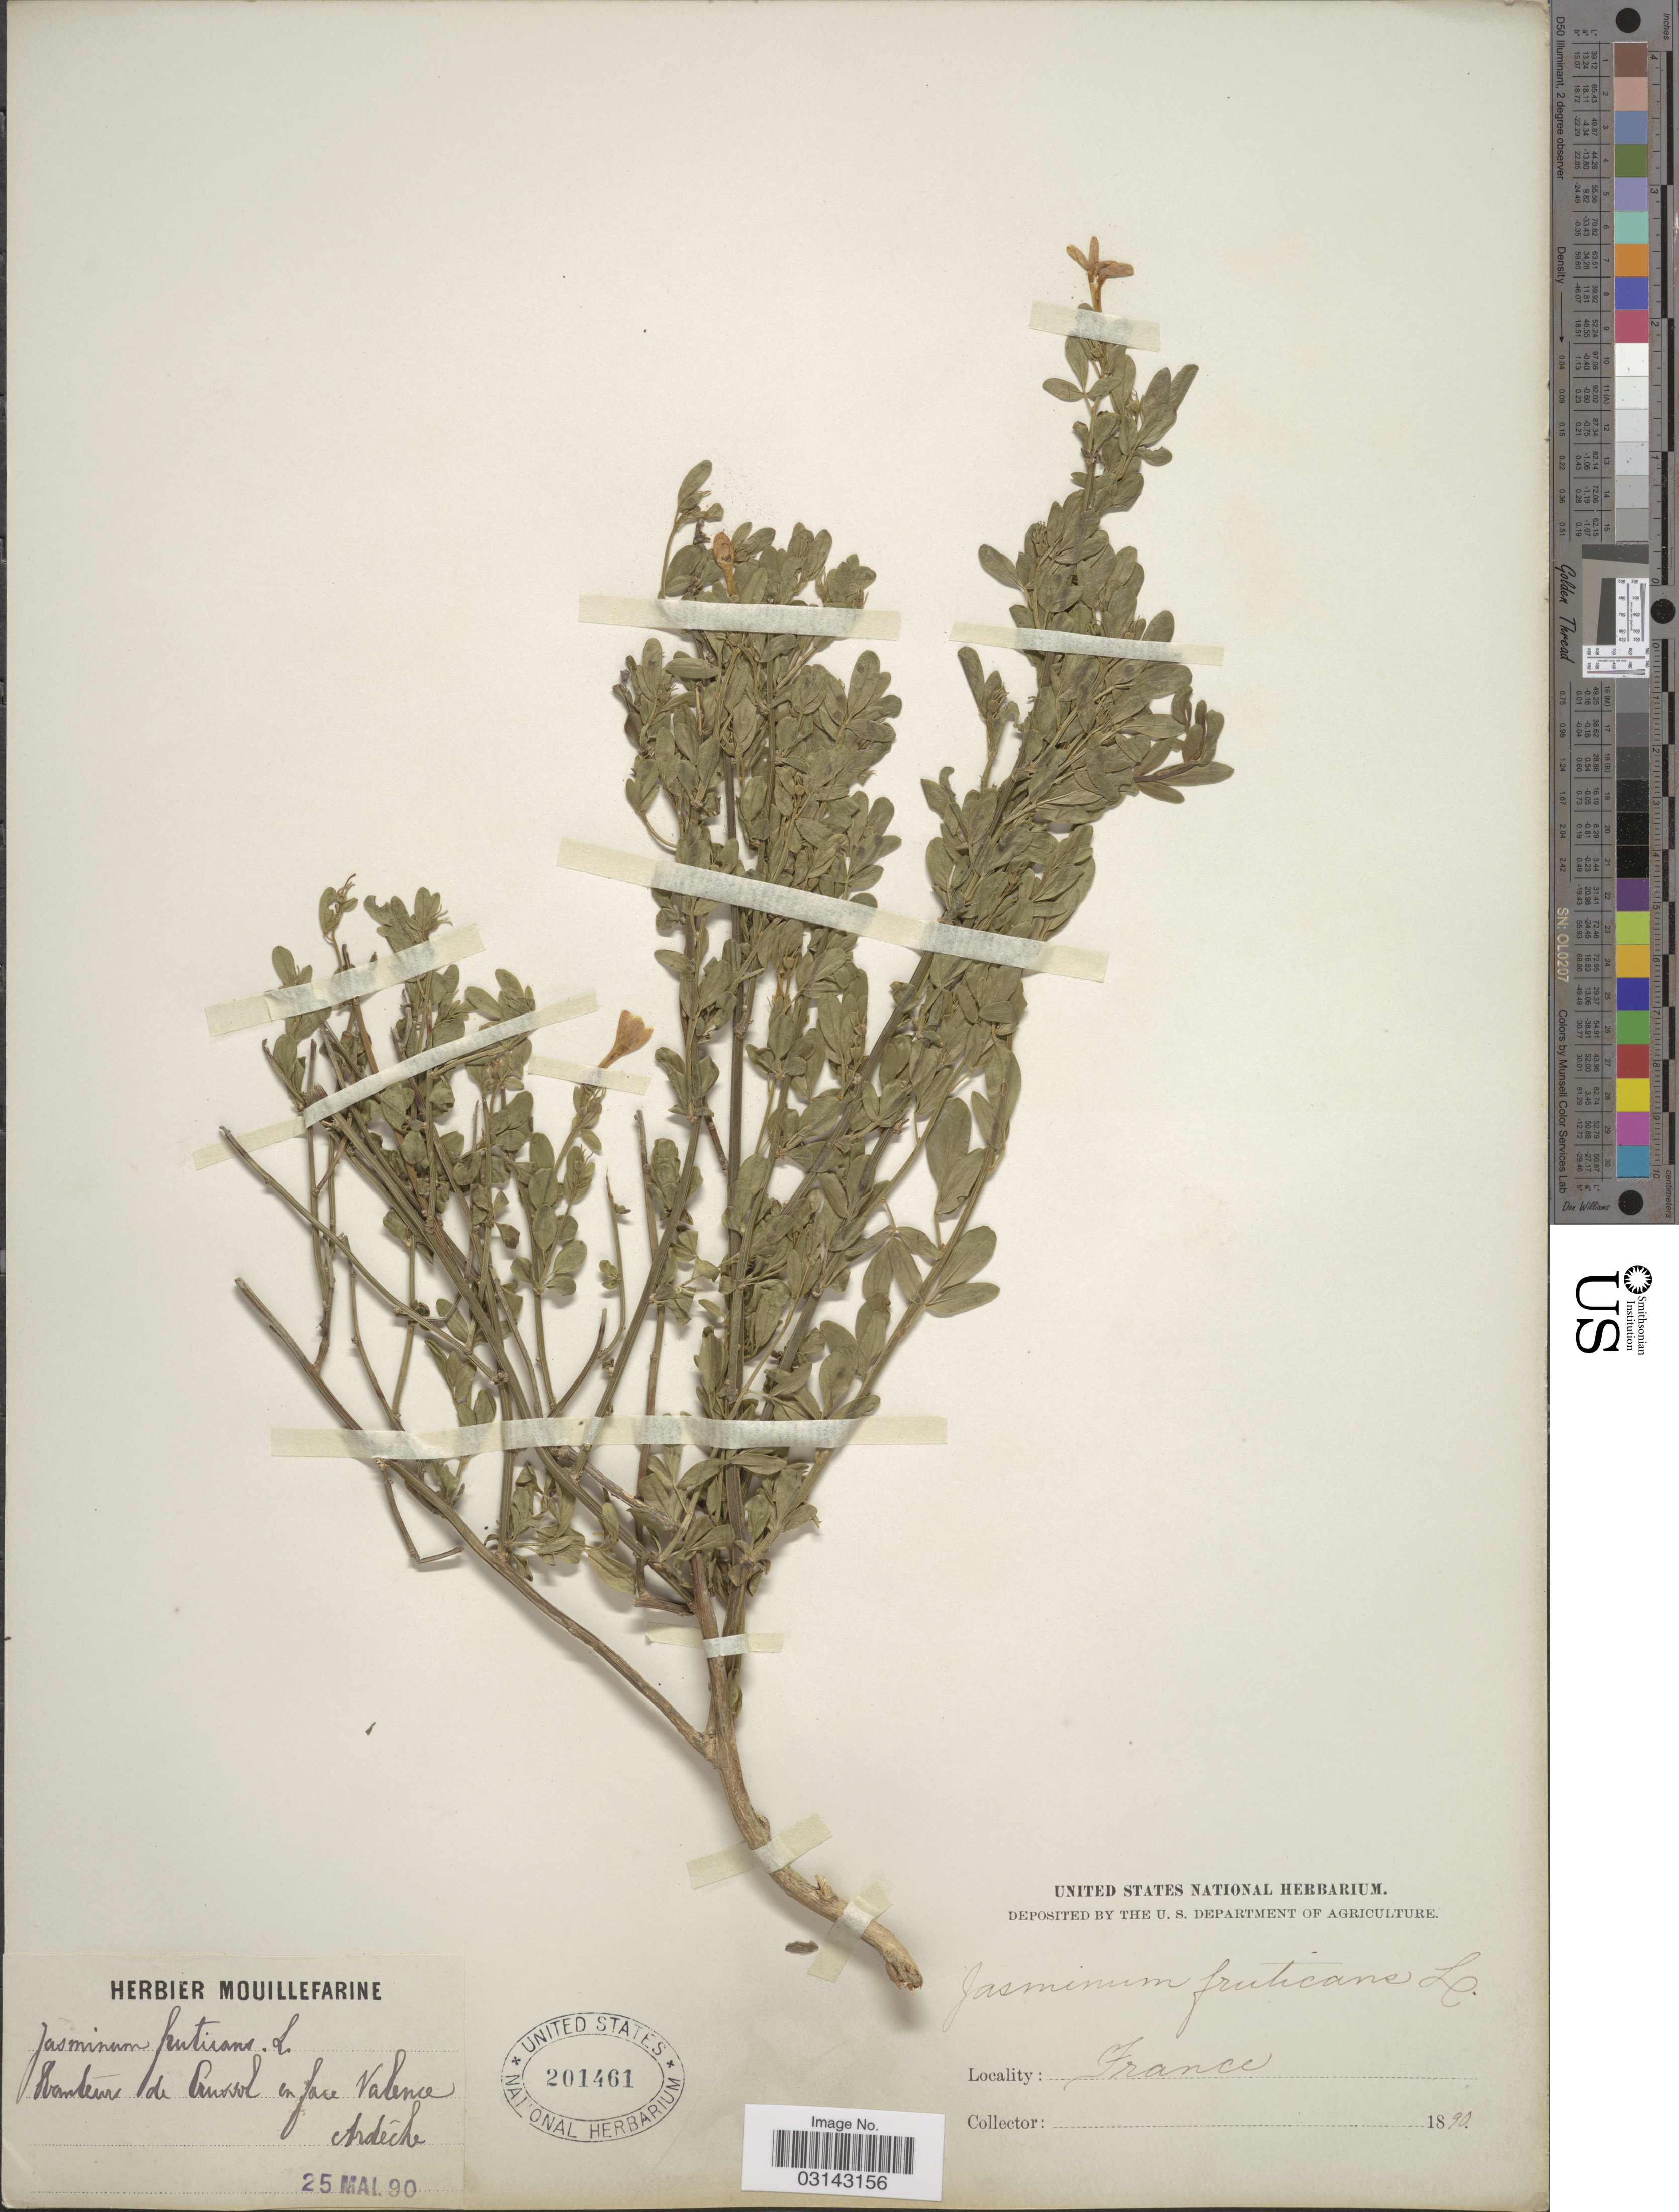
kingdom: Plantae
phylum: Tracheophyta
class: Magnoliopsida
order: Lamiales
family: Oleaceae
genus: Jasminum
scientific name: Jasminum fruticans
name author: L.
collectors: ex herb. Mouillefarine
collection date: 1890-05-25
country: France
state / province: Auvergne-Rhône-Alpes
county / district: Ardèche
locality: Chateaux de Cussol en face Valence. Ardeche.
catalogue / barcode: US 201461